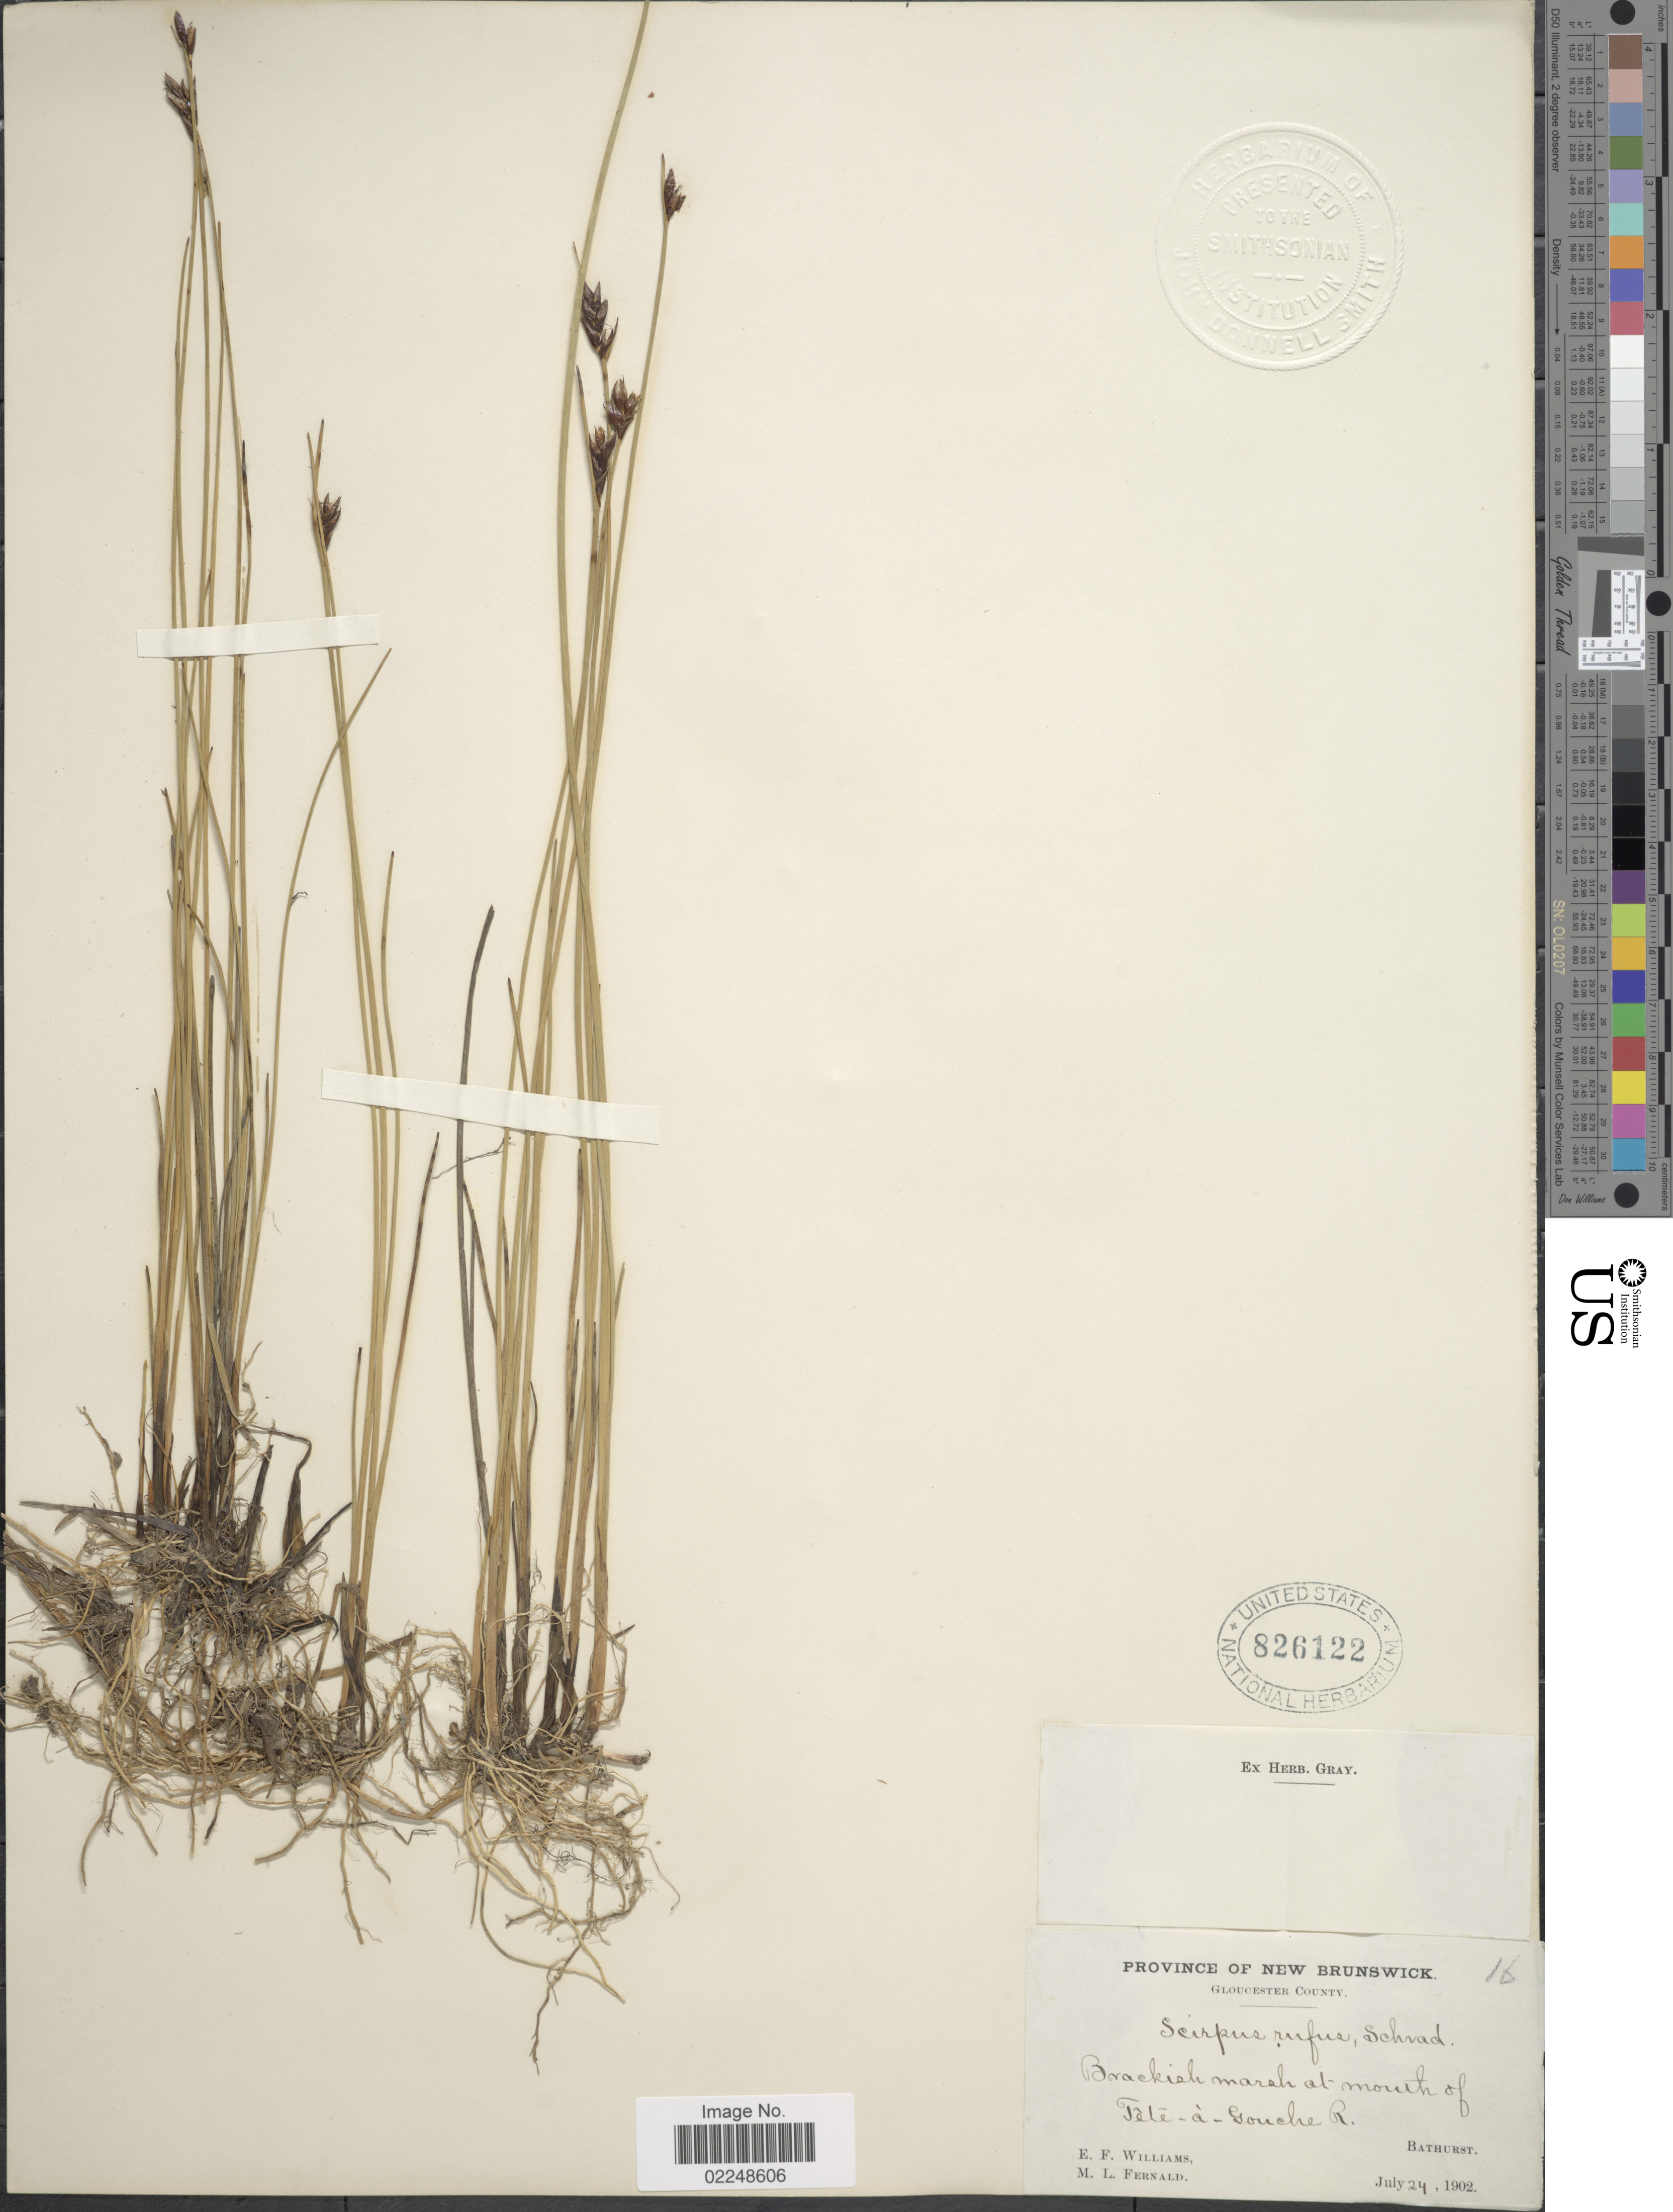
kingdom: Plantae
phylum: Tracheophyta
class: Liliopsida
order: Poales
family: Cyperaceae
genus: Blysmopsis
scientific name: Blysmopsis rufa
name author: (Huds.) Oteng-Yeb.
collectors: E. Williams & M. L. Fernald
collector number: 16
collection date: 1902-07-24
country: Canada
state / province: New Brunswick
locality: Gloucester County, Brackish marsh at mouth of Tete-a-Gouche R., Bathurst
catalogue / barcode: US 826122